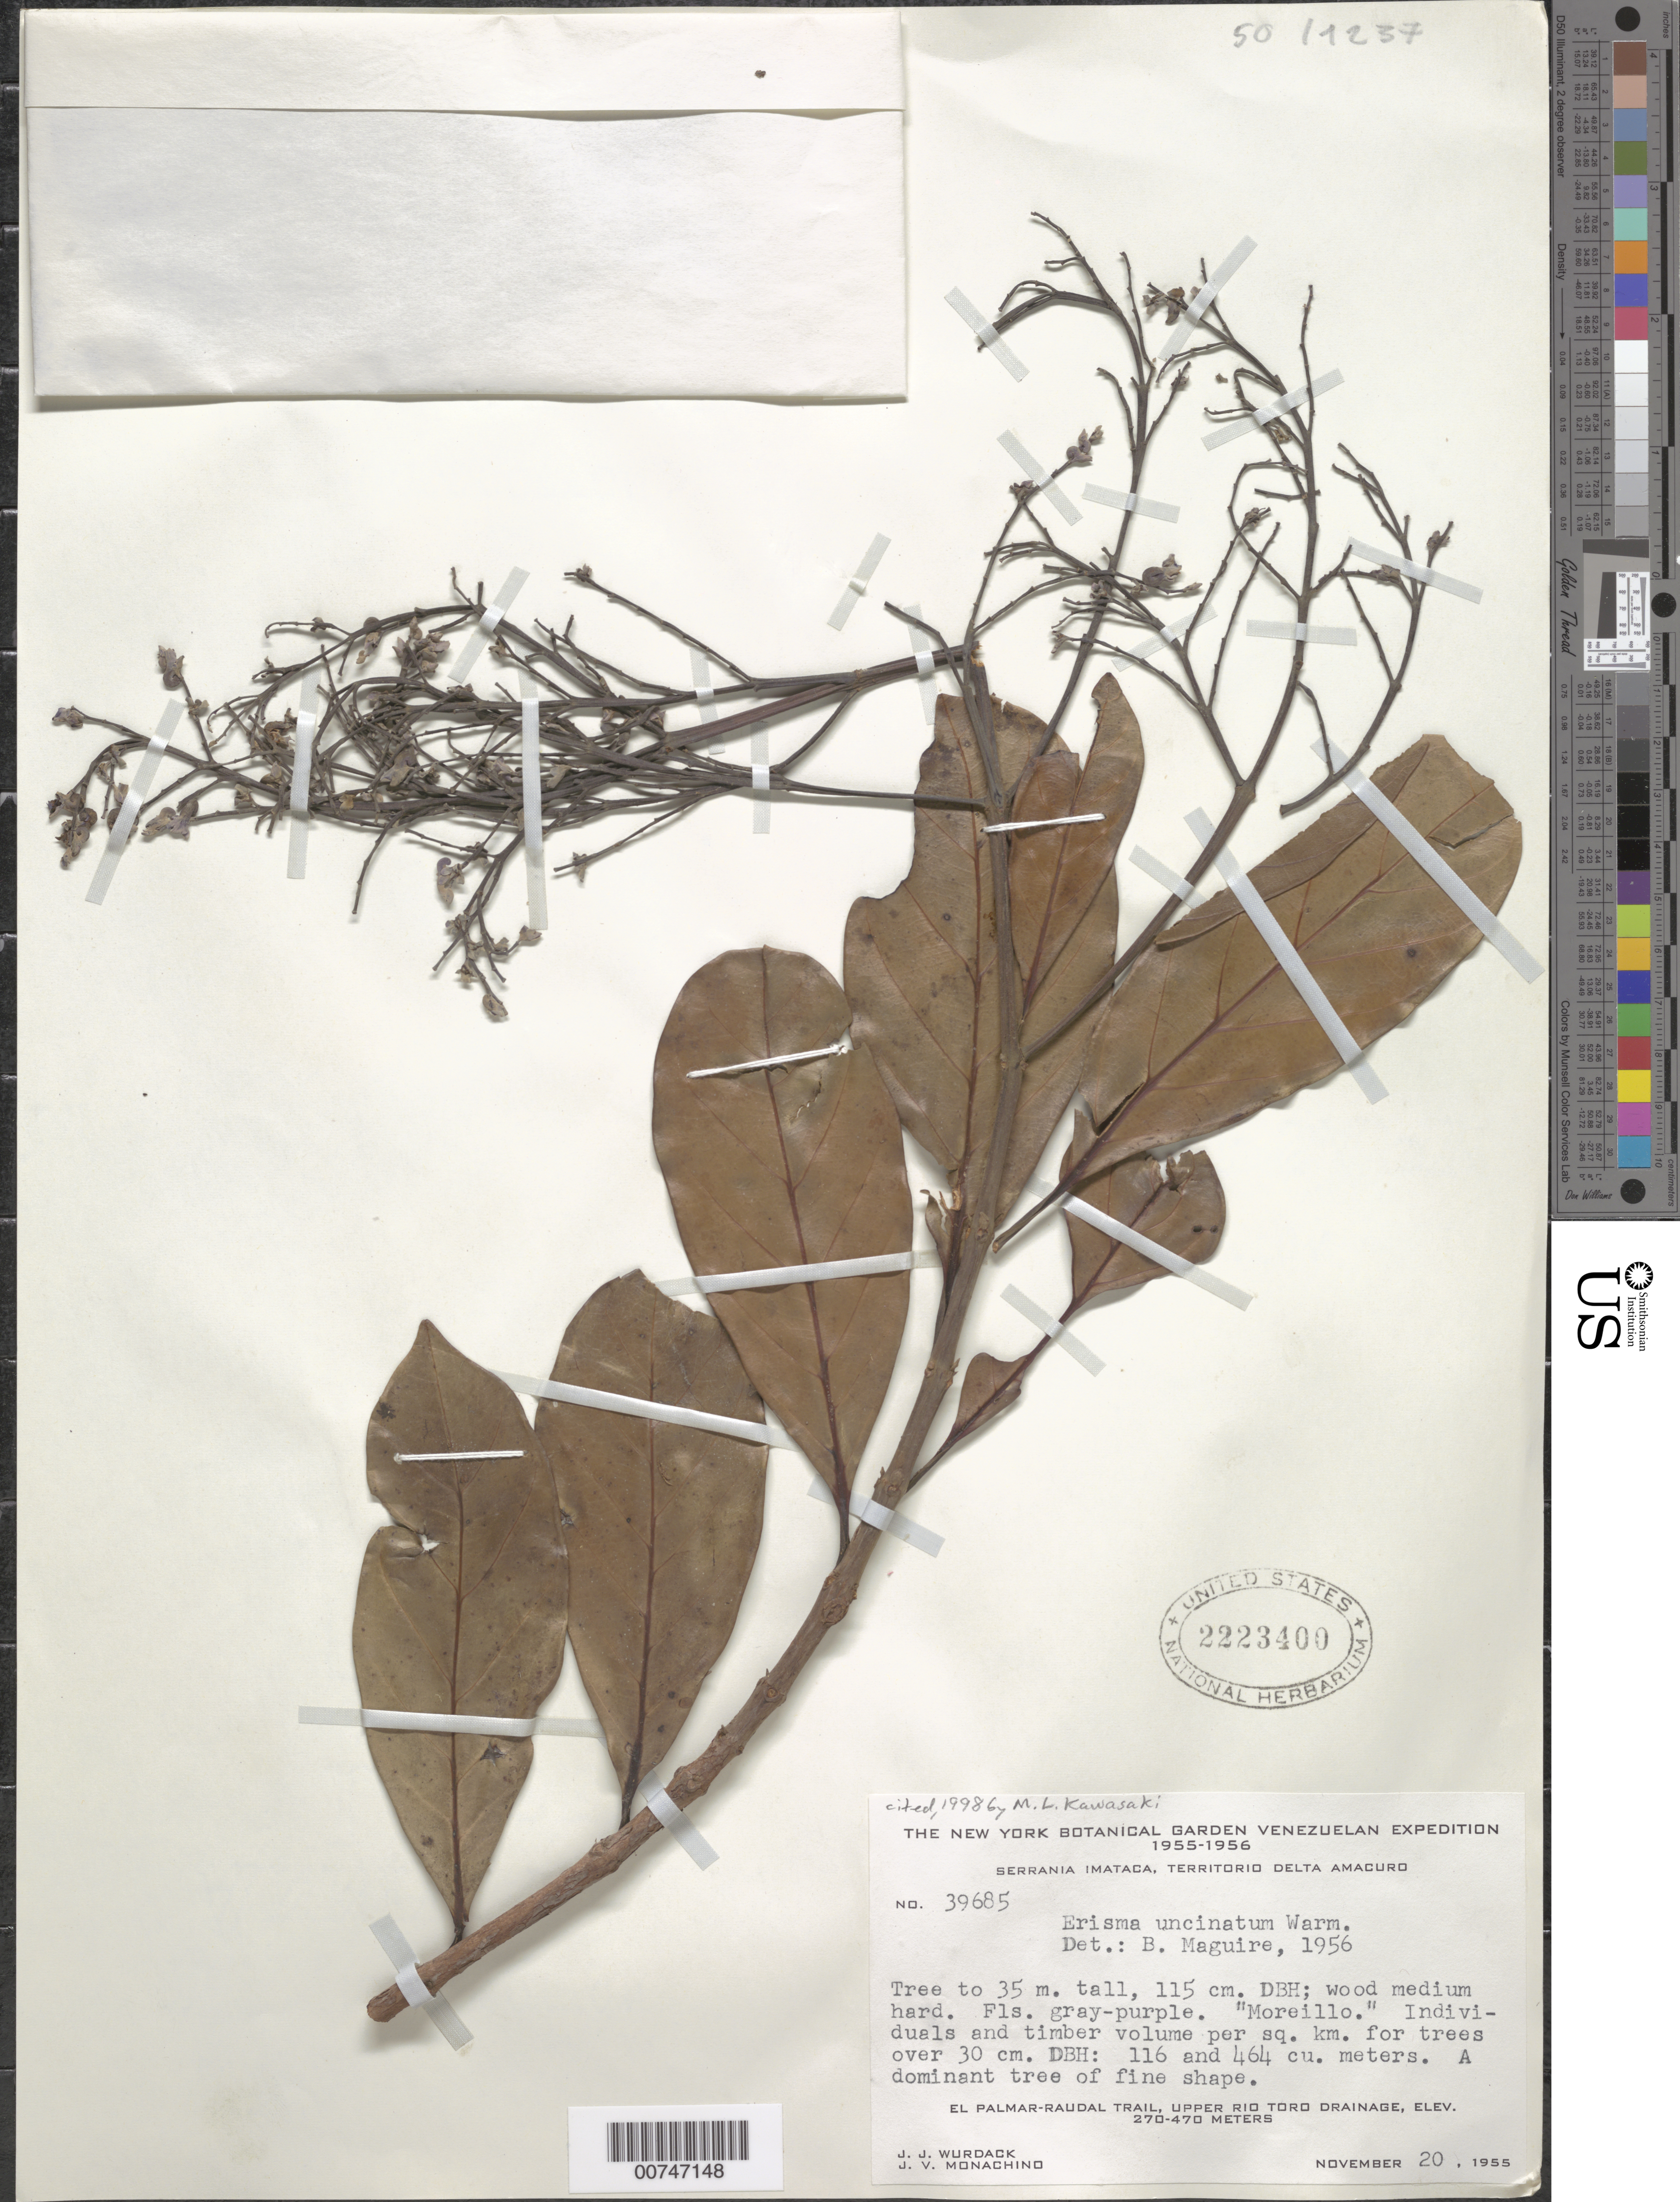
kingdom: Plantae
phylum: Tracheophyta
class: Magnoliopsida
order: Myrtales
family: Vochysiaceae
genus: Erisma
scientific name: Erisma uncinatum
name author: Warm.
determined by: Maguire, Bassett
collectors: J. J. Wurdack & J. V. Monachino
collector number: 39685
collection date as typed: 20-Nov-55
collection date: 1955-11-20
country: Venezuela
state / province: Delta Amacuro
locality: Serrania Imataca, El Palmar-Raudal Trail, upper Río Toro drainage; 10 km S of Cerro Muerto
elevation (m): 270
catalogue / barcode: US 2223400